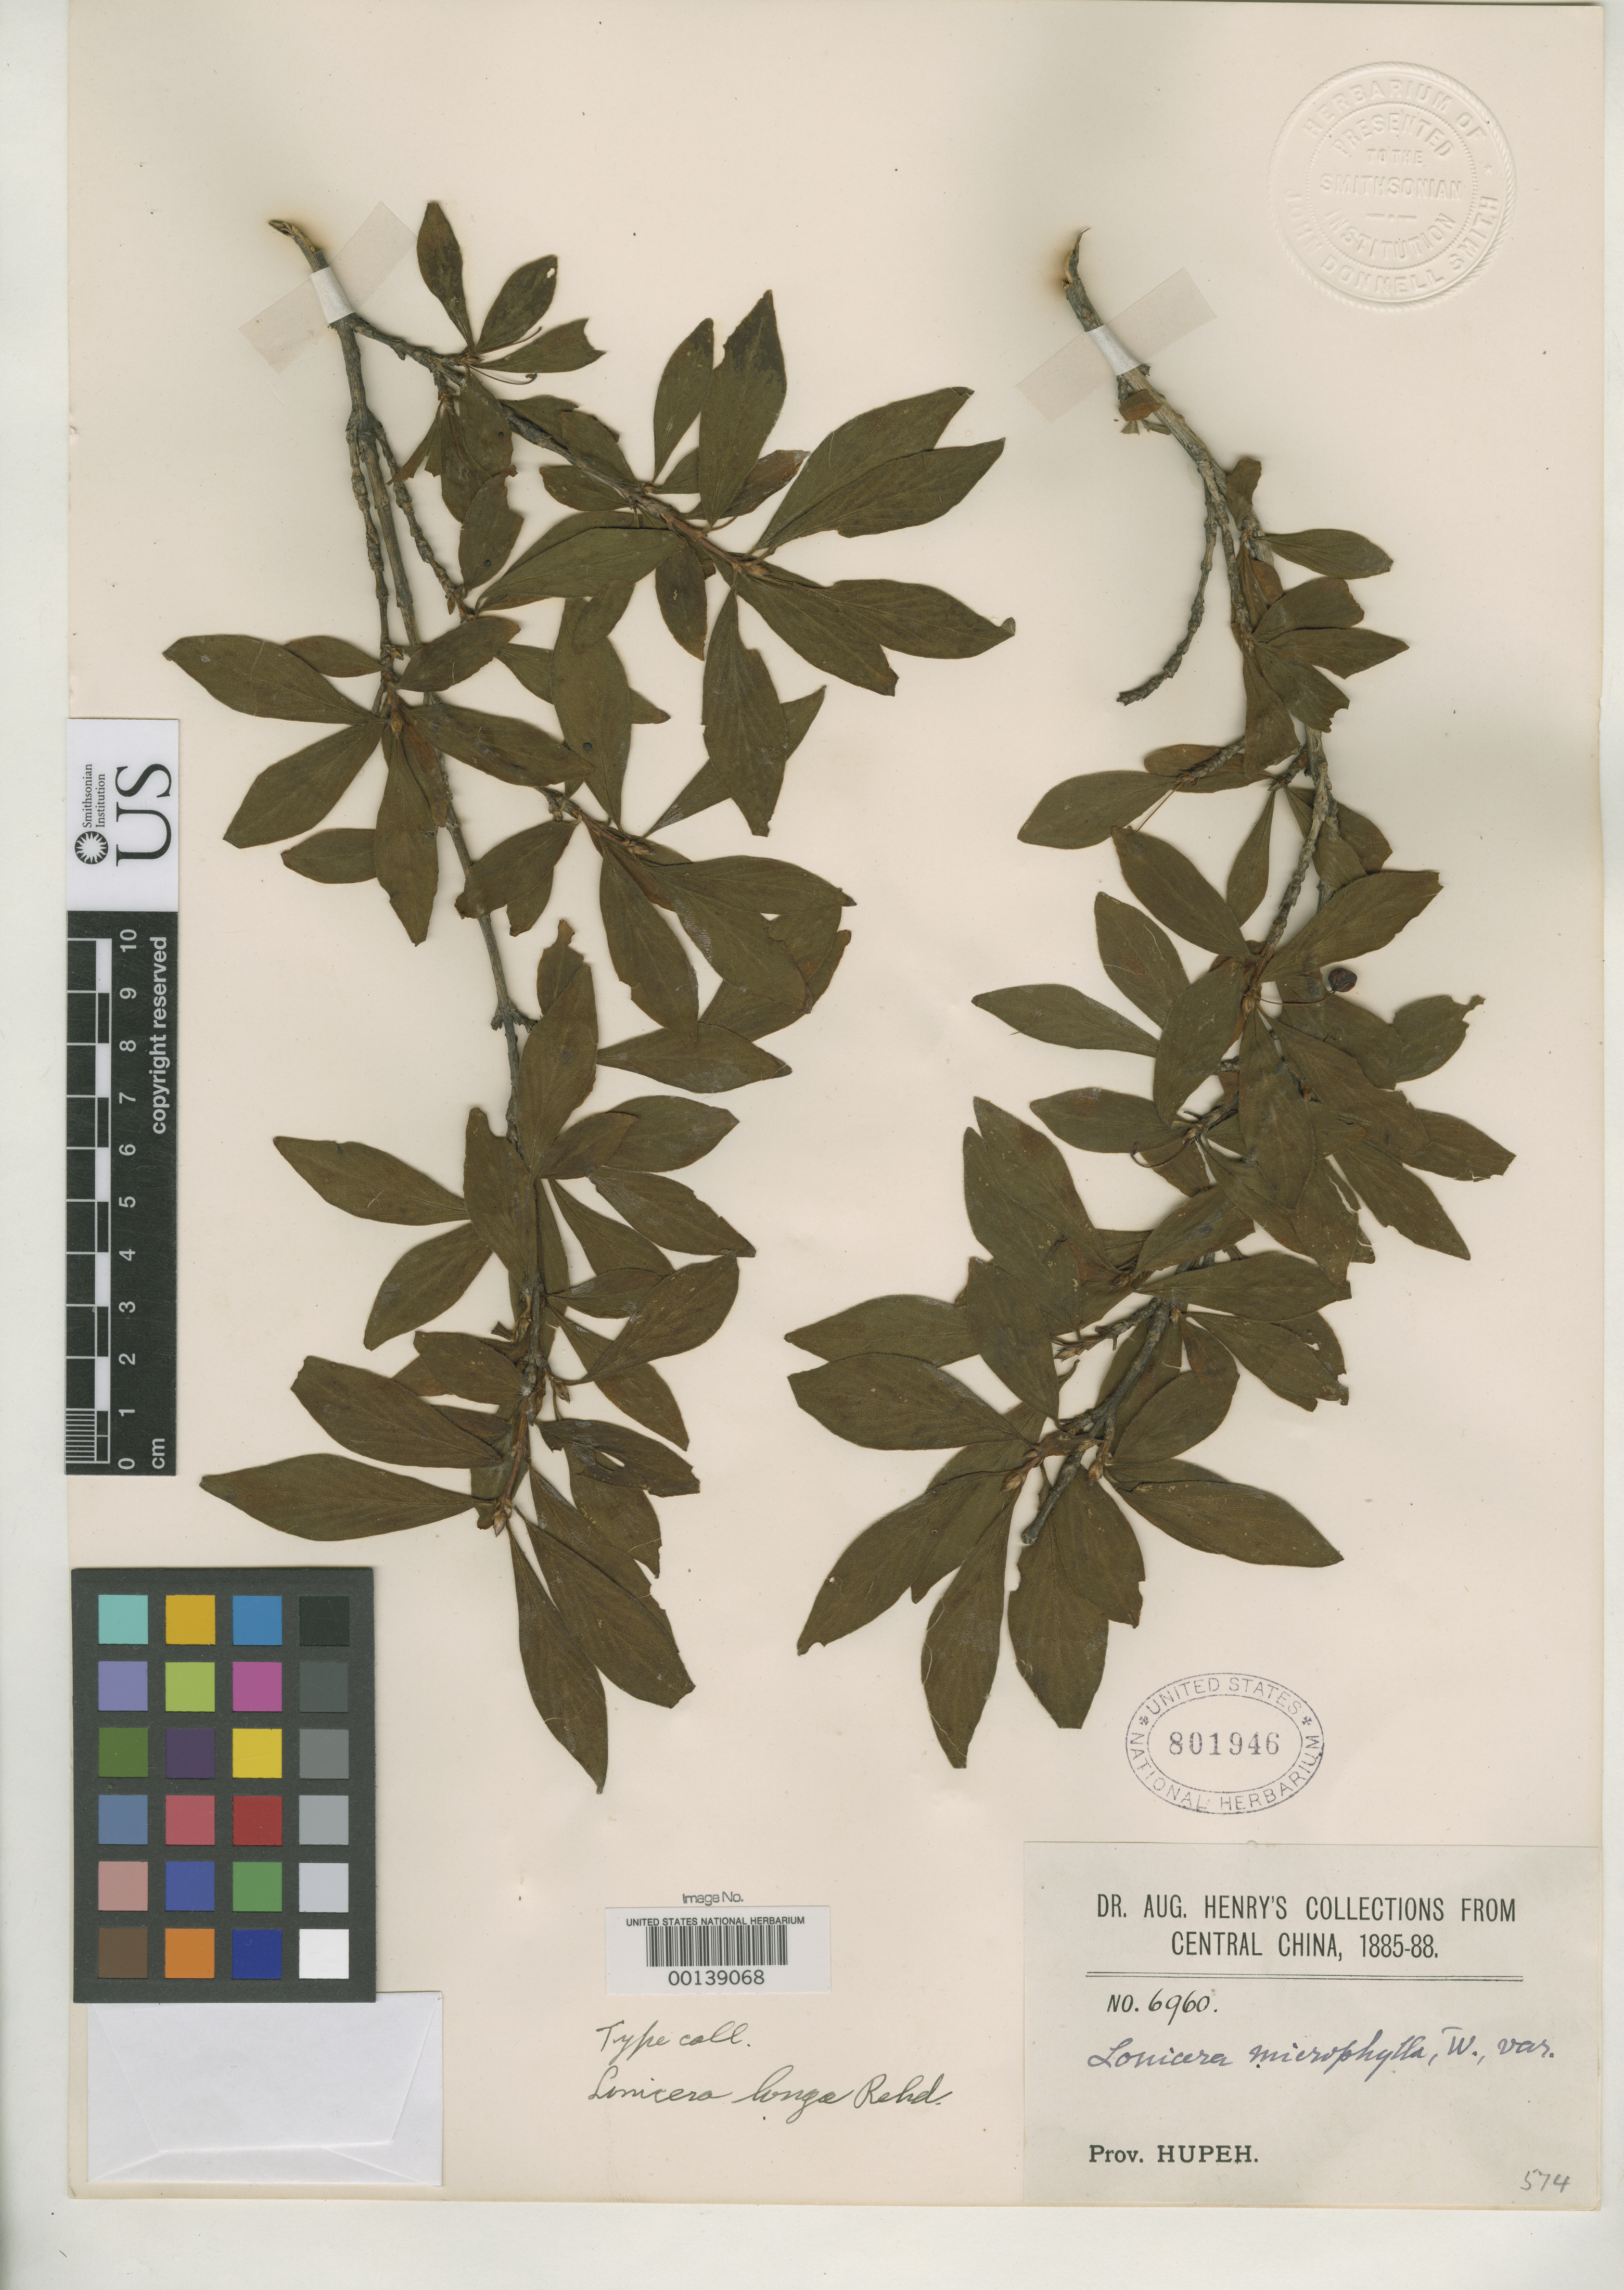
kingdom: Plantae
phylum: Tracheophyta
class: Magnoliopsida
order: Dipsacales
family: Caprifoliaceae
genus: Lonicera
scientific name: Lonicera longa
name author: Rehder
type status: Isotype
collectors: A. Henry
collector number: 6960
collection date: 1885/1888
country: China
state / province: Hubei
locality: Central China. Prov. Hupeh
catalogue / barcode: US 801946